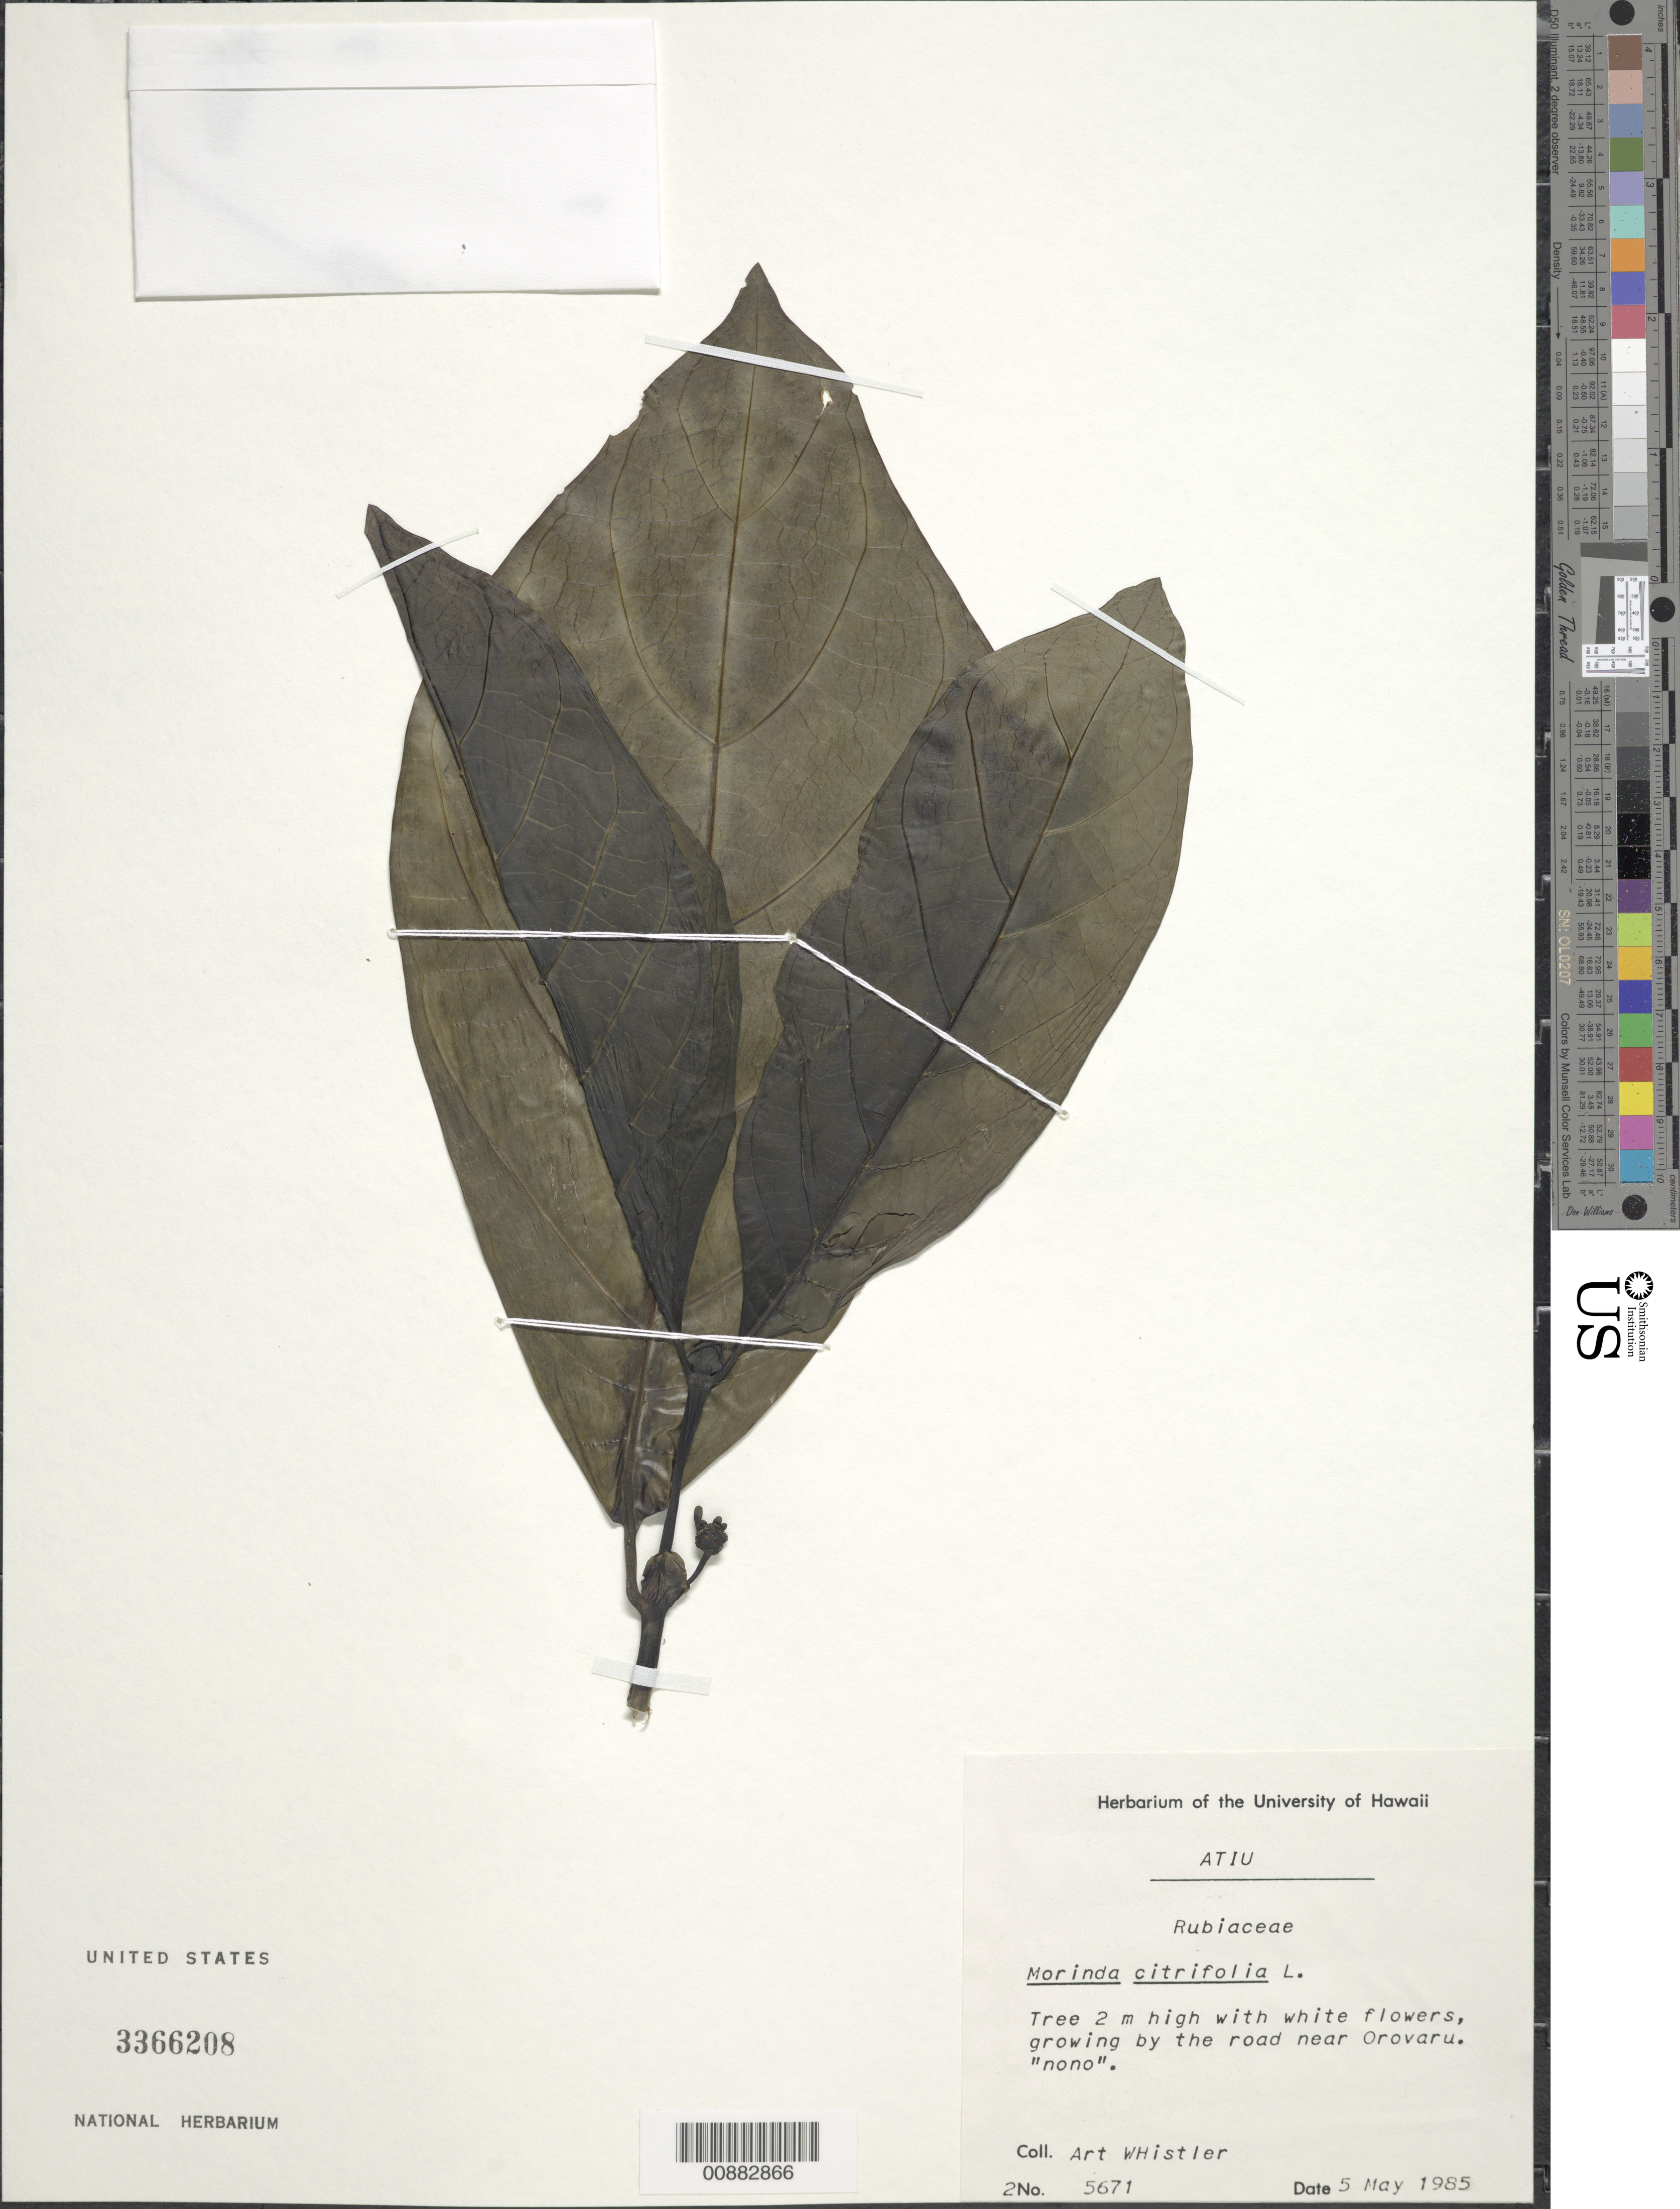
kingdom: Plantae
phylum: Tracheophyta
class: Magnoliopsida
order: Gentianales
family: Rubiaceae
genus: Morinda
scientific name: Morinda citrifolia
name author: L.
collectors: A. Whistler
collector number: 5671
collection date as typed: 05 May 1985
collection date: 1985-05-05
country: Cook Islands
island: Atiu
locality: Near Orovaru.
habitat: Growing by the road.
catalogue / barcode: US 3366208